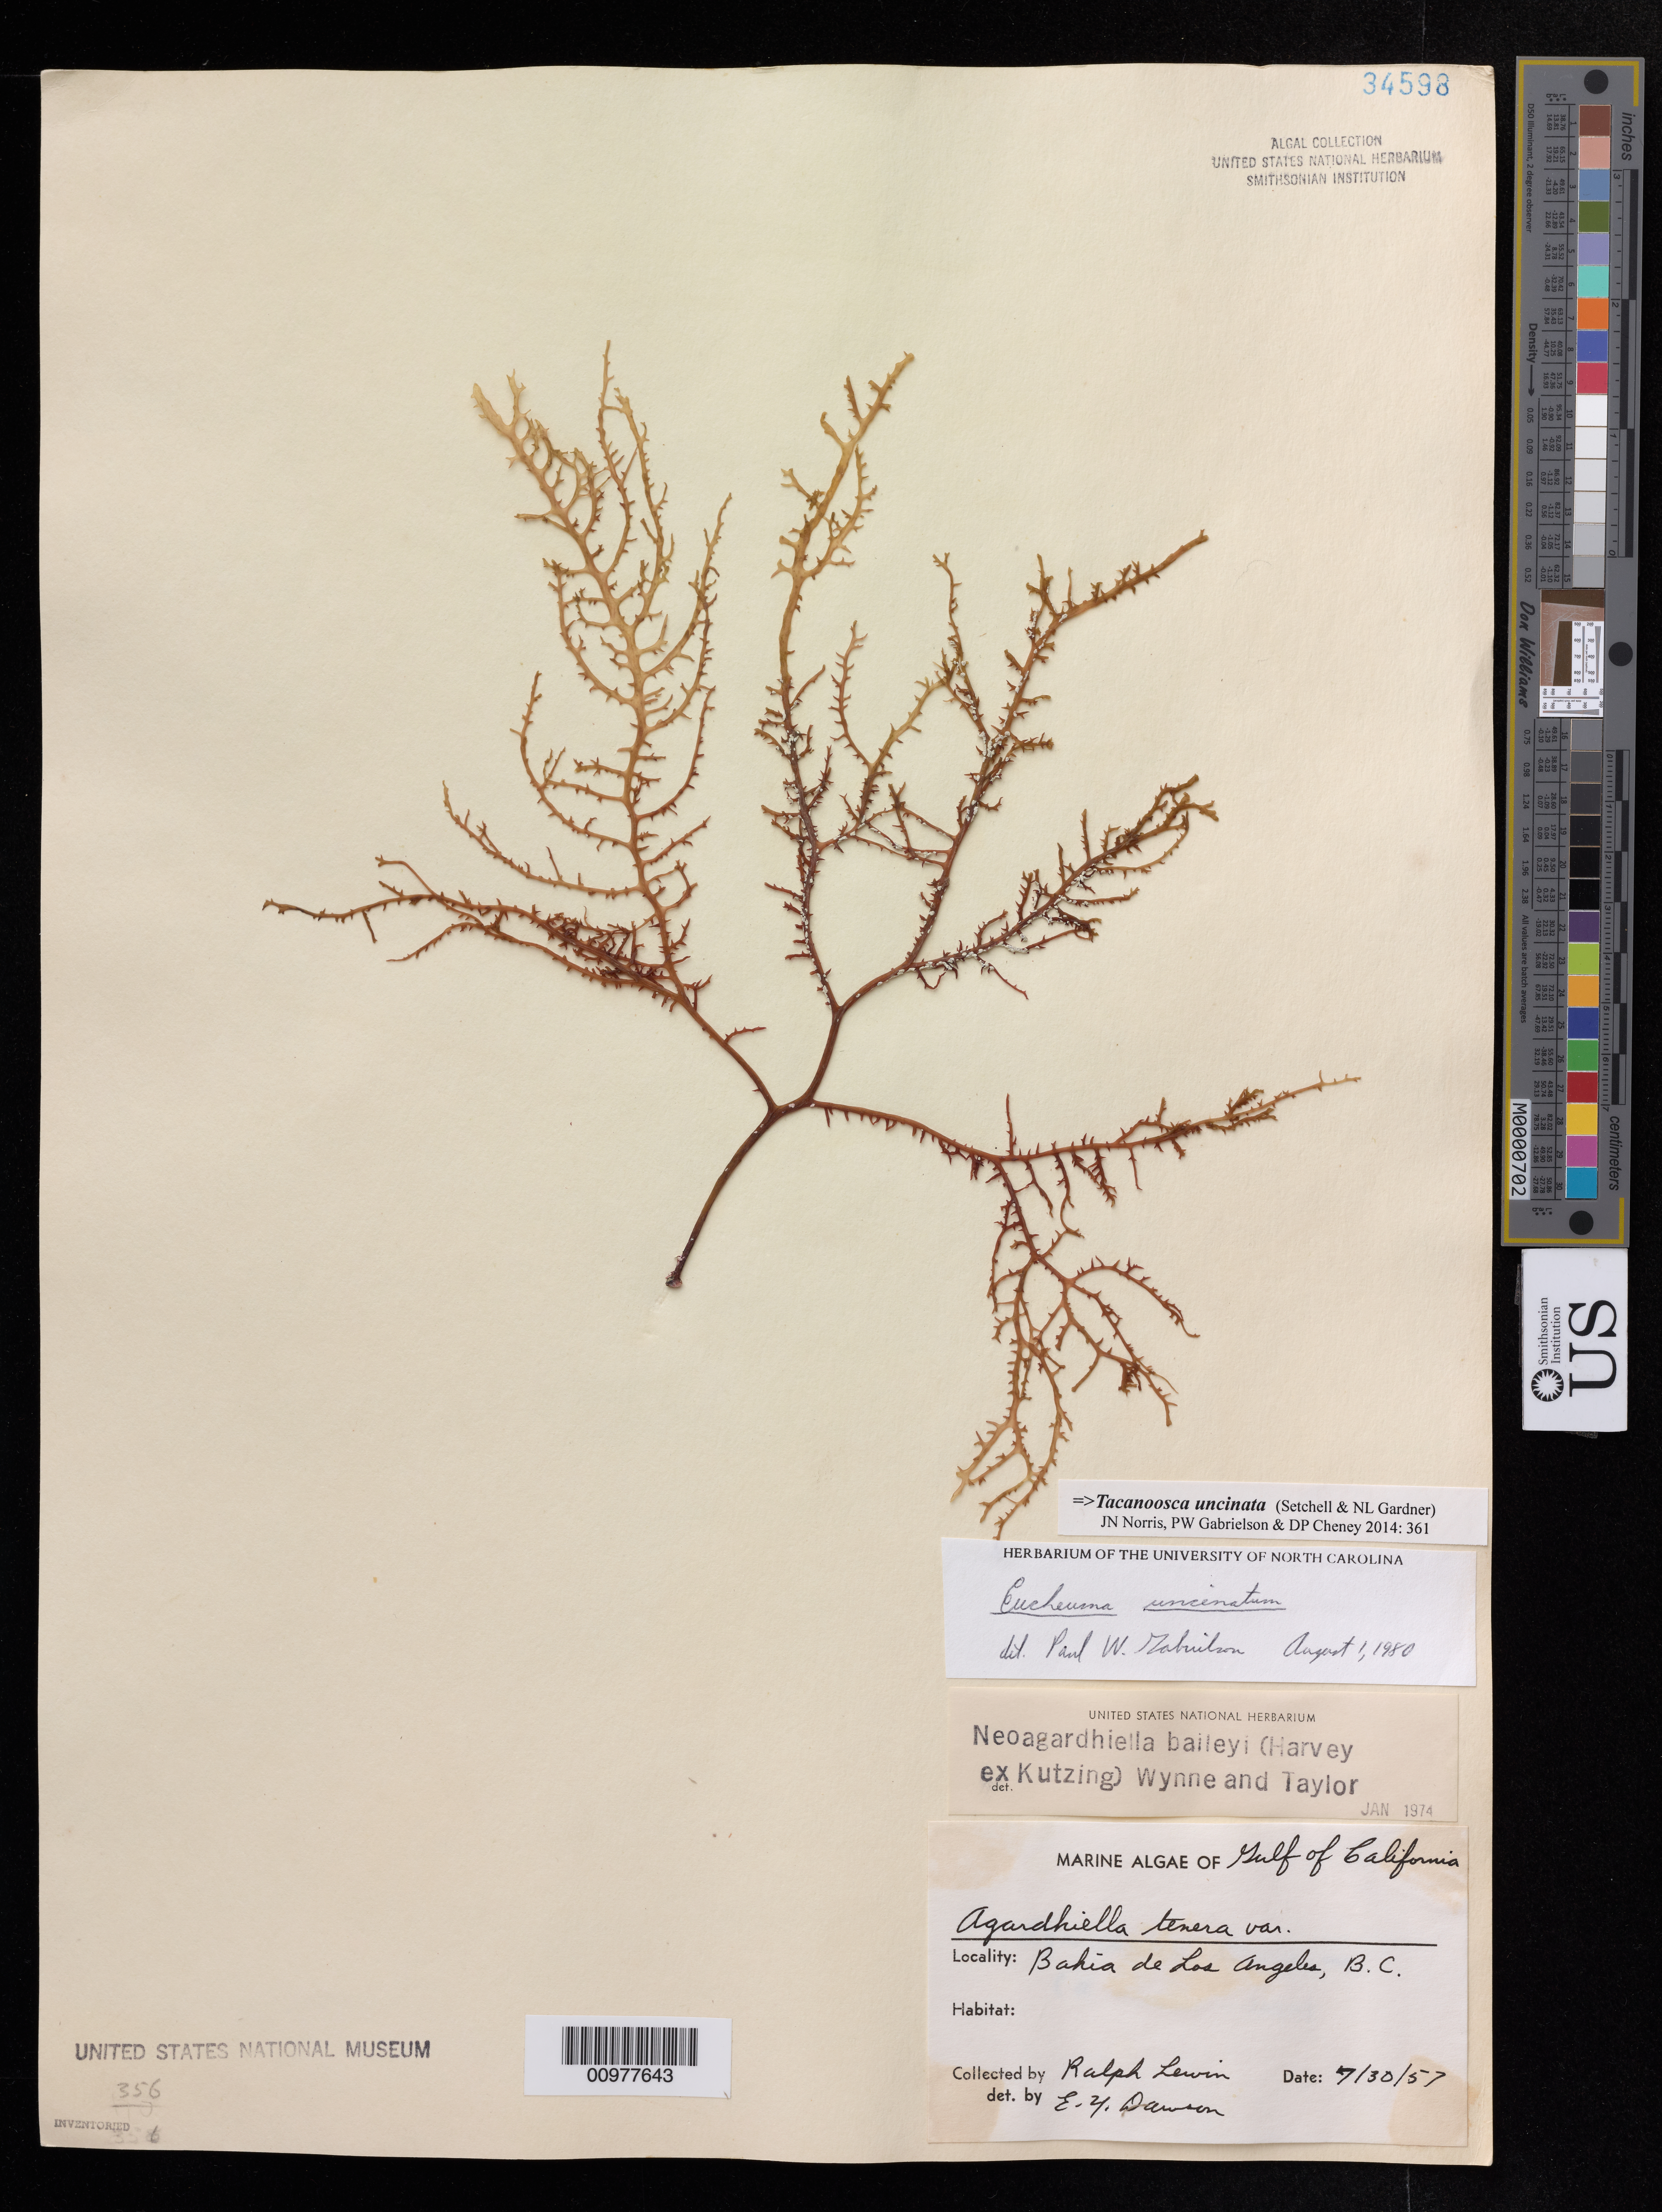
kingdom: Plantae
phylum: Rhodophyta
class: Florideophyceae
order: Gigartinales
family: Solieriaceae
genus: Tacanoosca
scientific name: Tacanoosca uncinata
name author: (Setchell & N.L. Gardner) J.N. Norris et al.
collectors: R. Lewin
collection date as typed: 30 Jul 1957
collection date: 1957-07-30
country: Mexico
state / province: Baja California Norte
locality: Bahia de los Angeles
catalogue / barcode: US 34598